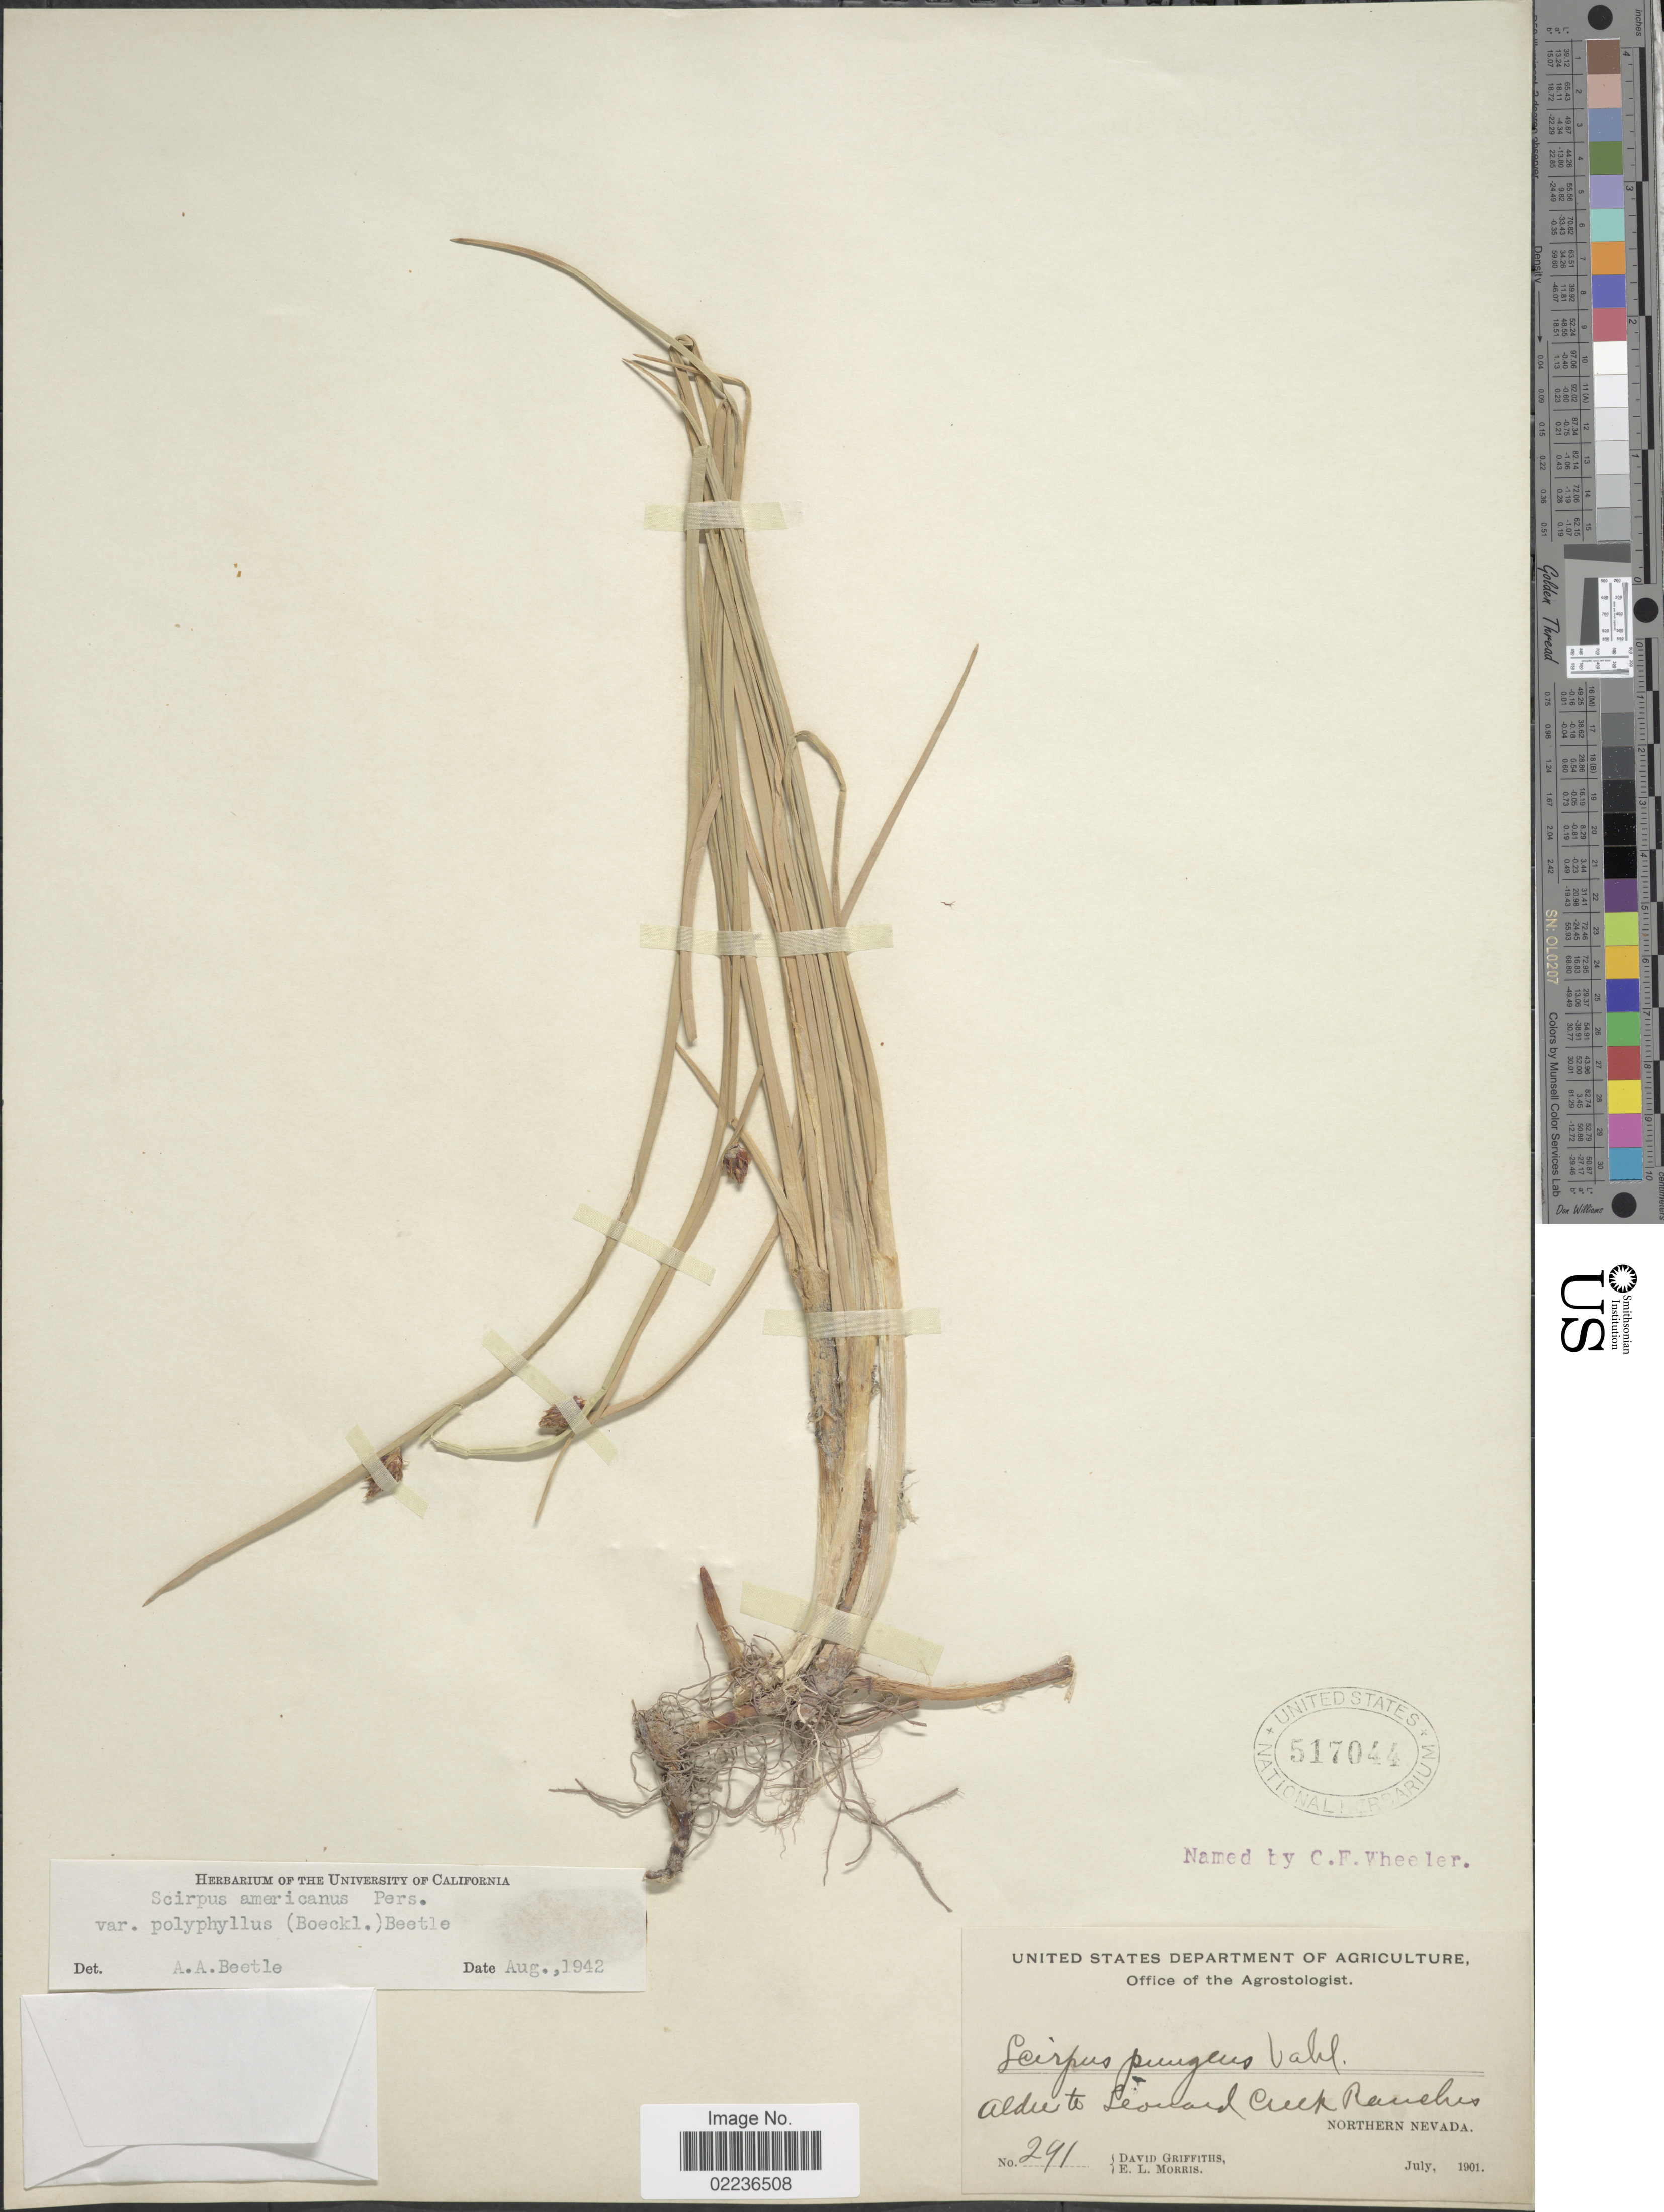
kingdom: Plantae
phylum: Tracheophyta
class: Liliopsida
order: Poales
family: Cyperaceae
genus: Schoenoplectus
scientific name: Schoenoplectus pungens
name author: (Vahl) Palla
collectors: D. Griffiths & E. Morris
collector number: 291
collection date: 1901-07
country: United States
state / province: Nevada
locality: Alder to Leonard Creek Ranches, Northern Nevada.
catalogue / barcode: US 517044